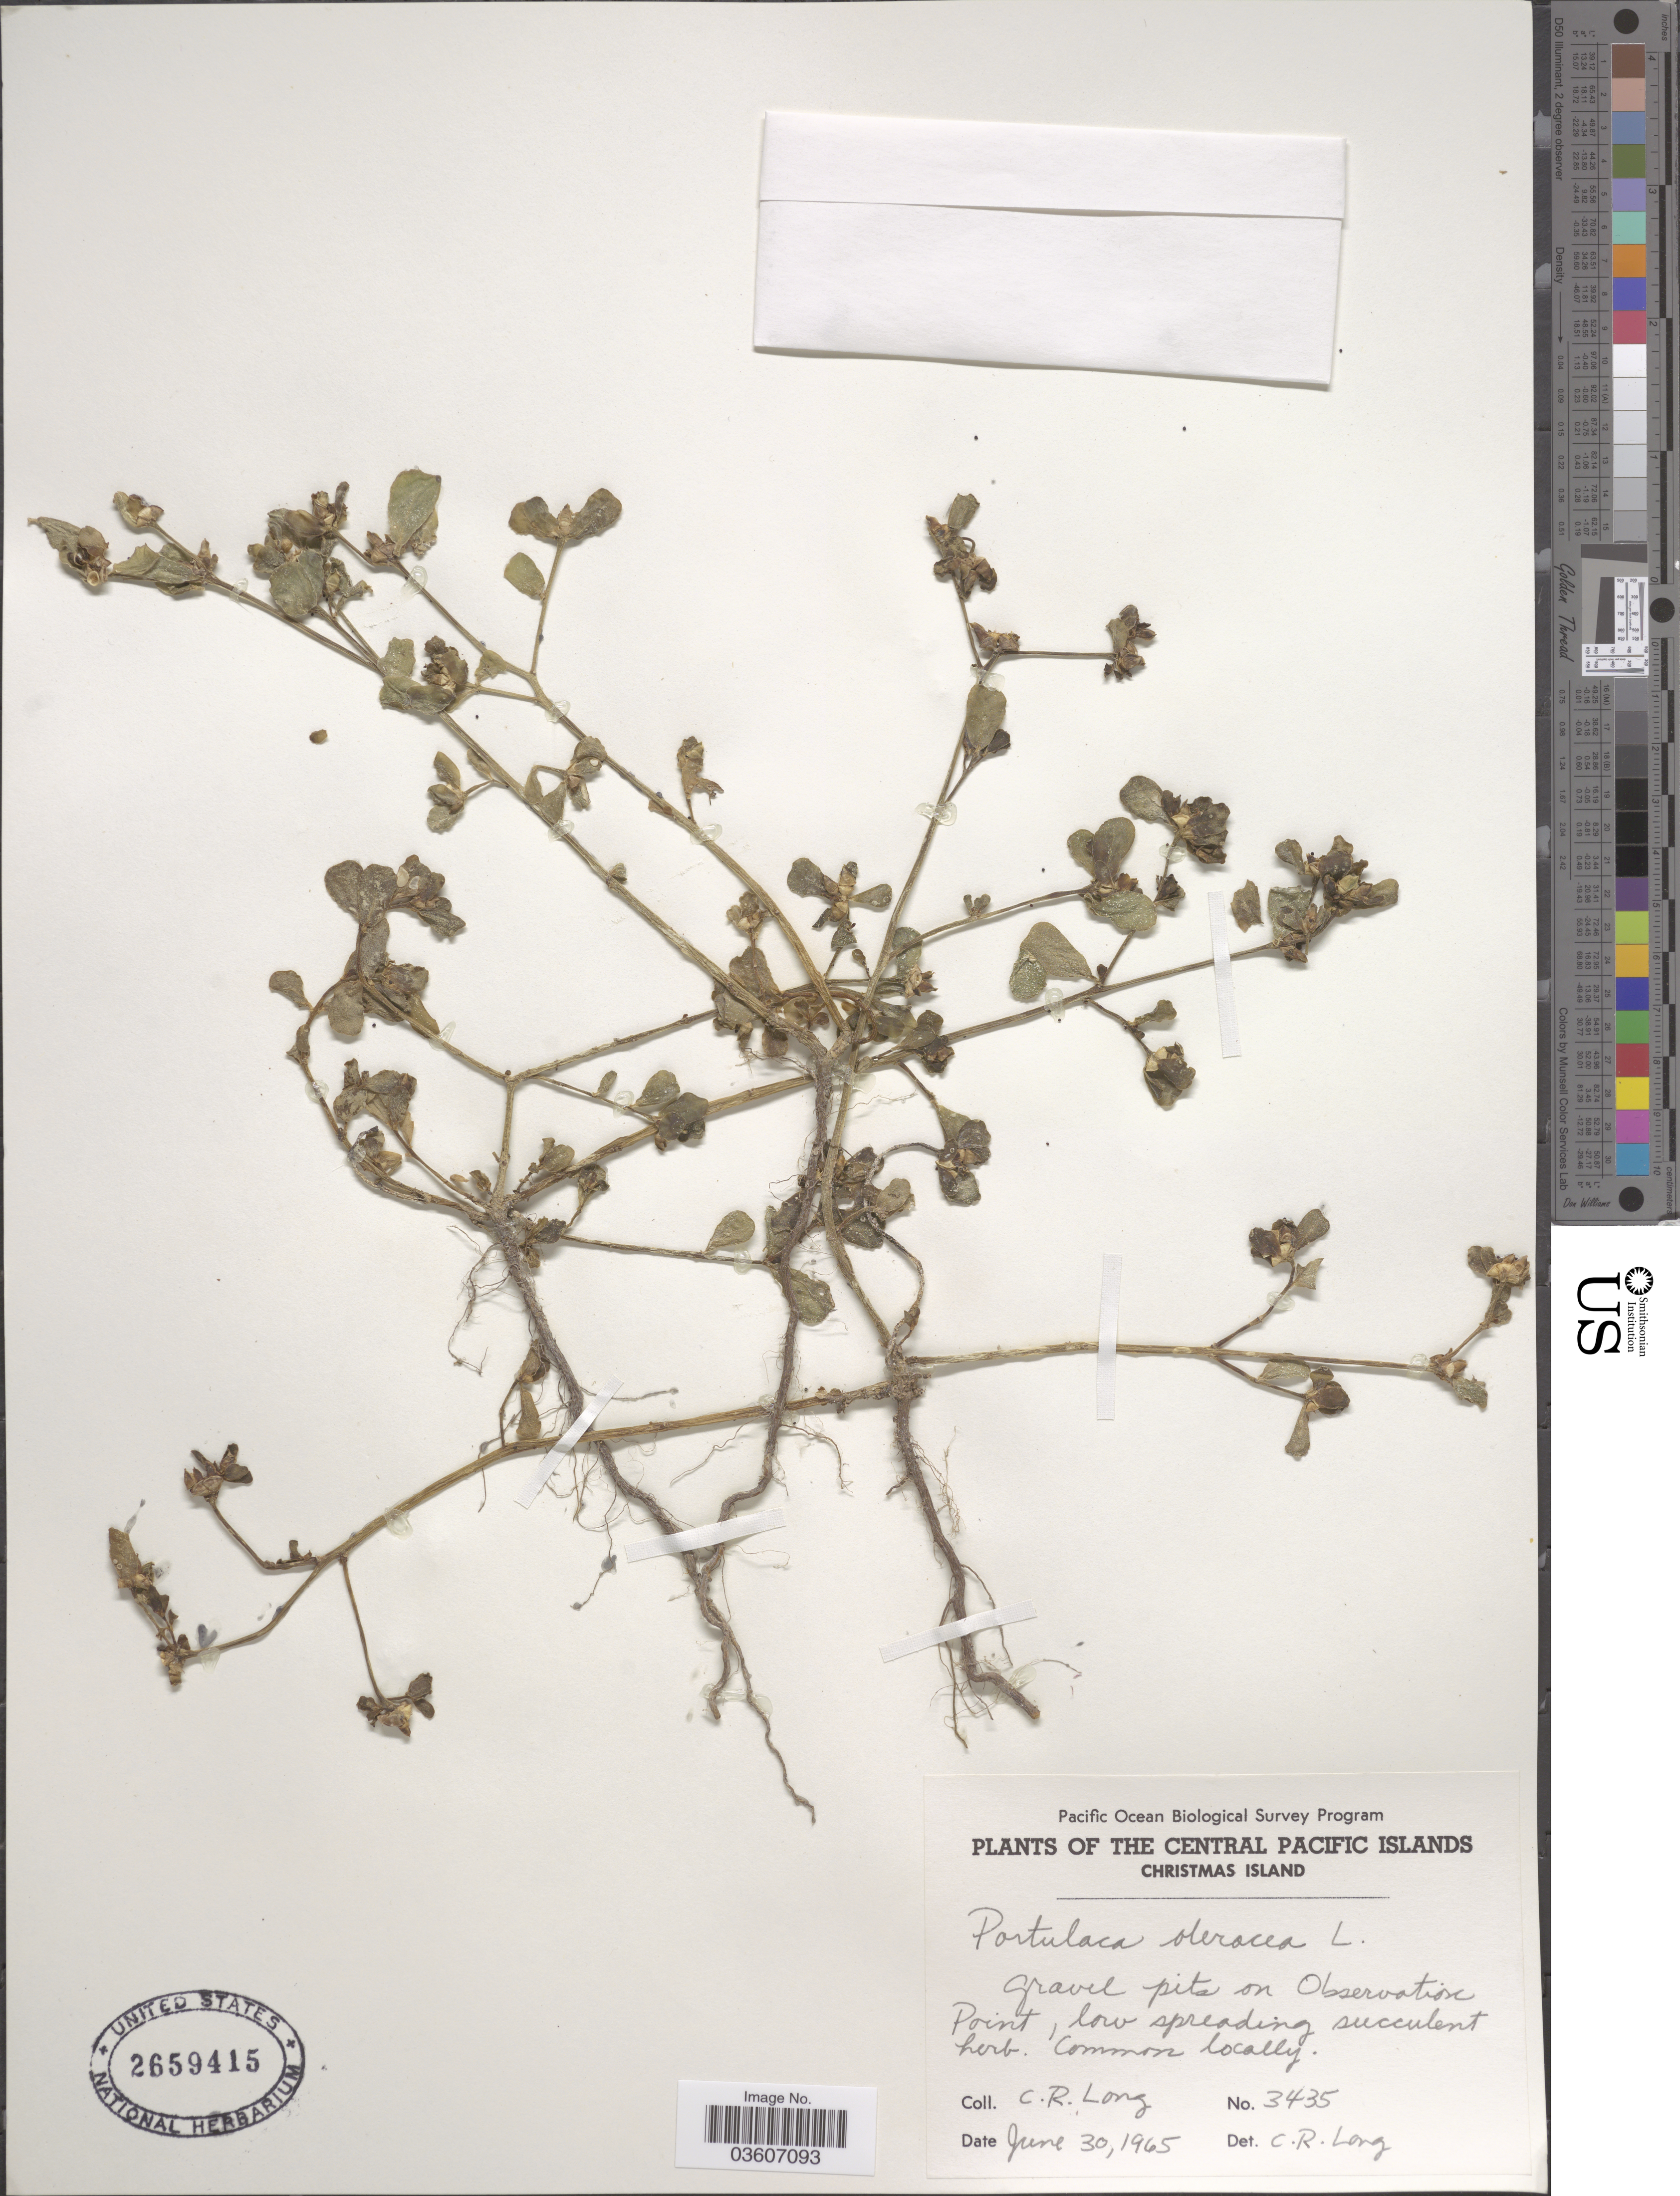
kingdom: Plantae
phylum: Tracheophyta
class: Magnoliopsida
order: Caryophyllales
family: Portulacaceae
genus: Portulaca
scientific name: Portulaca oleracea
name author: L.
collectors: C. R. Long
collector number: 3435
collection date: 1965-06-30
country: Kiribati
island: Kiritimati [Christmas] Atoll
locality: The Central Pacific Islands. Christmas Island. Gravel pits on Observation Point.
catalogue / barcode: US 2659415